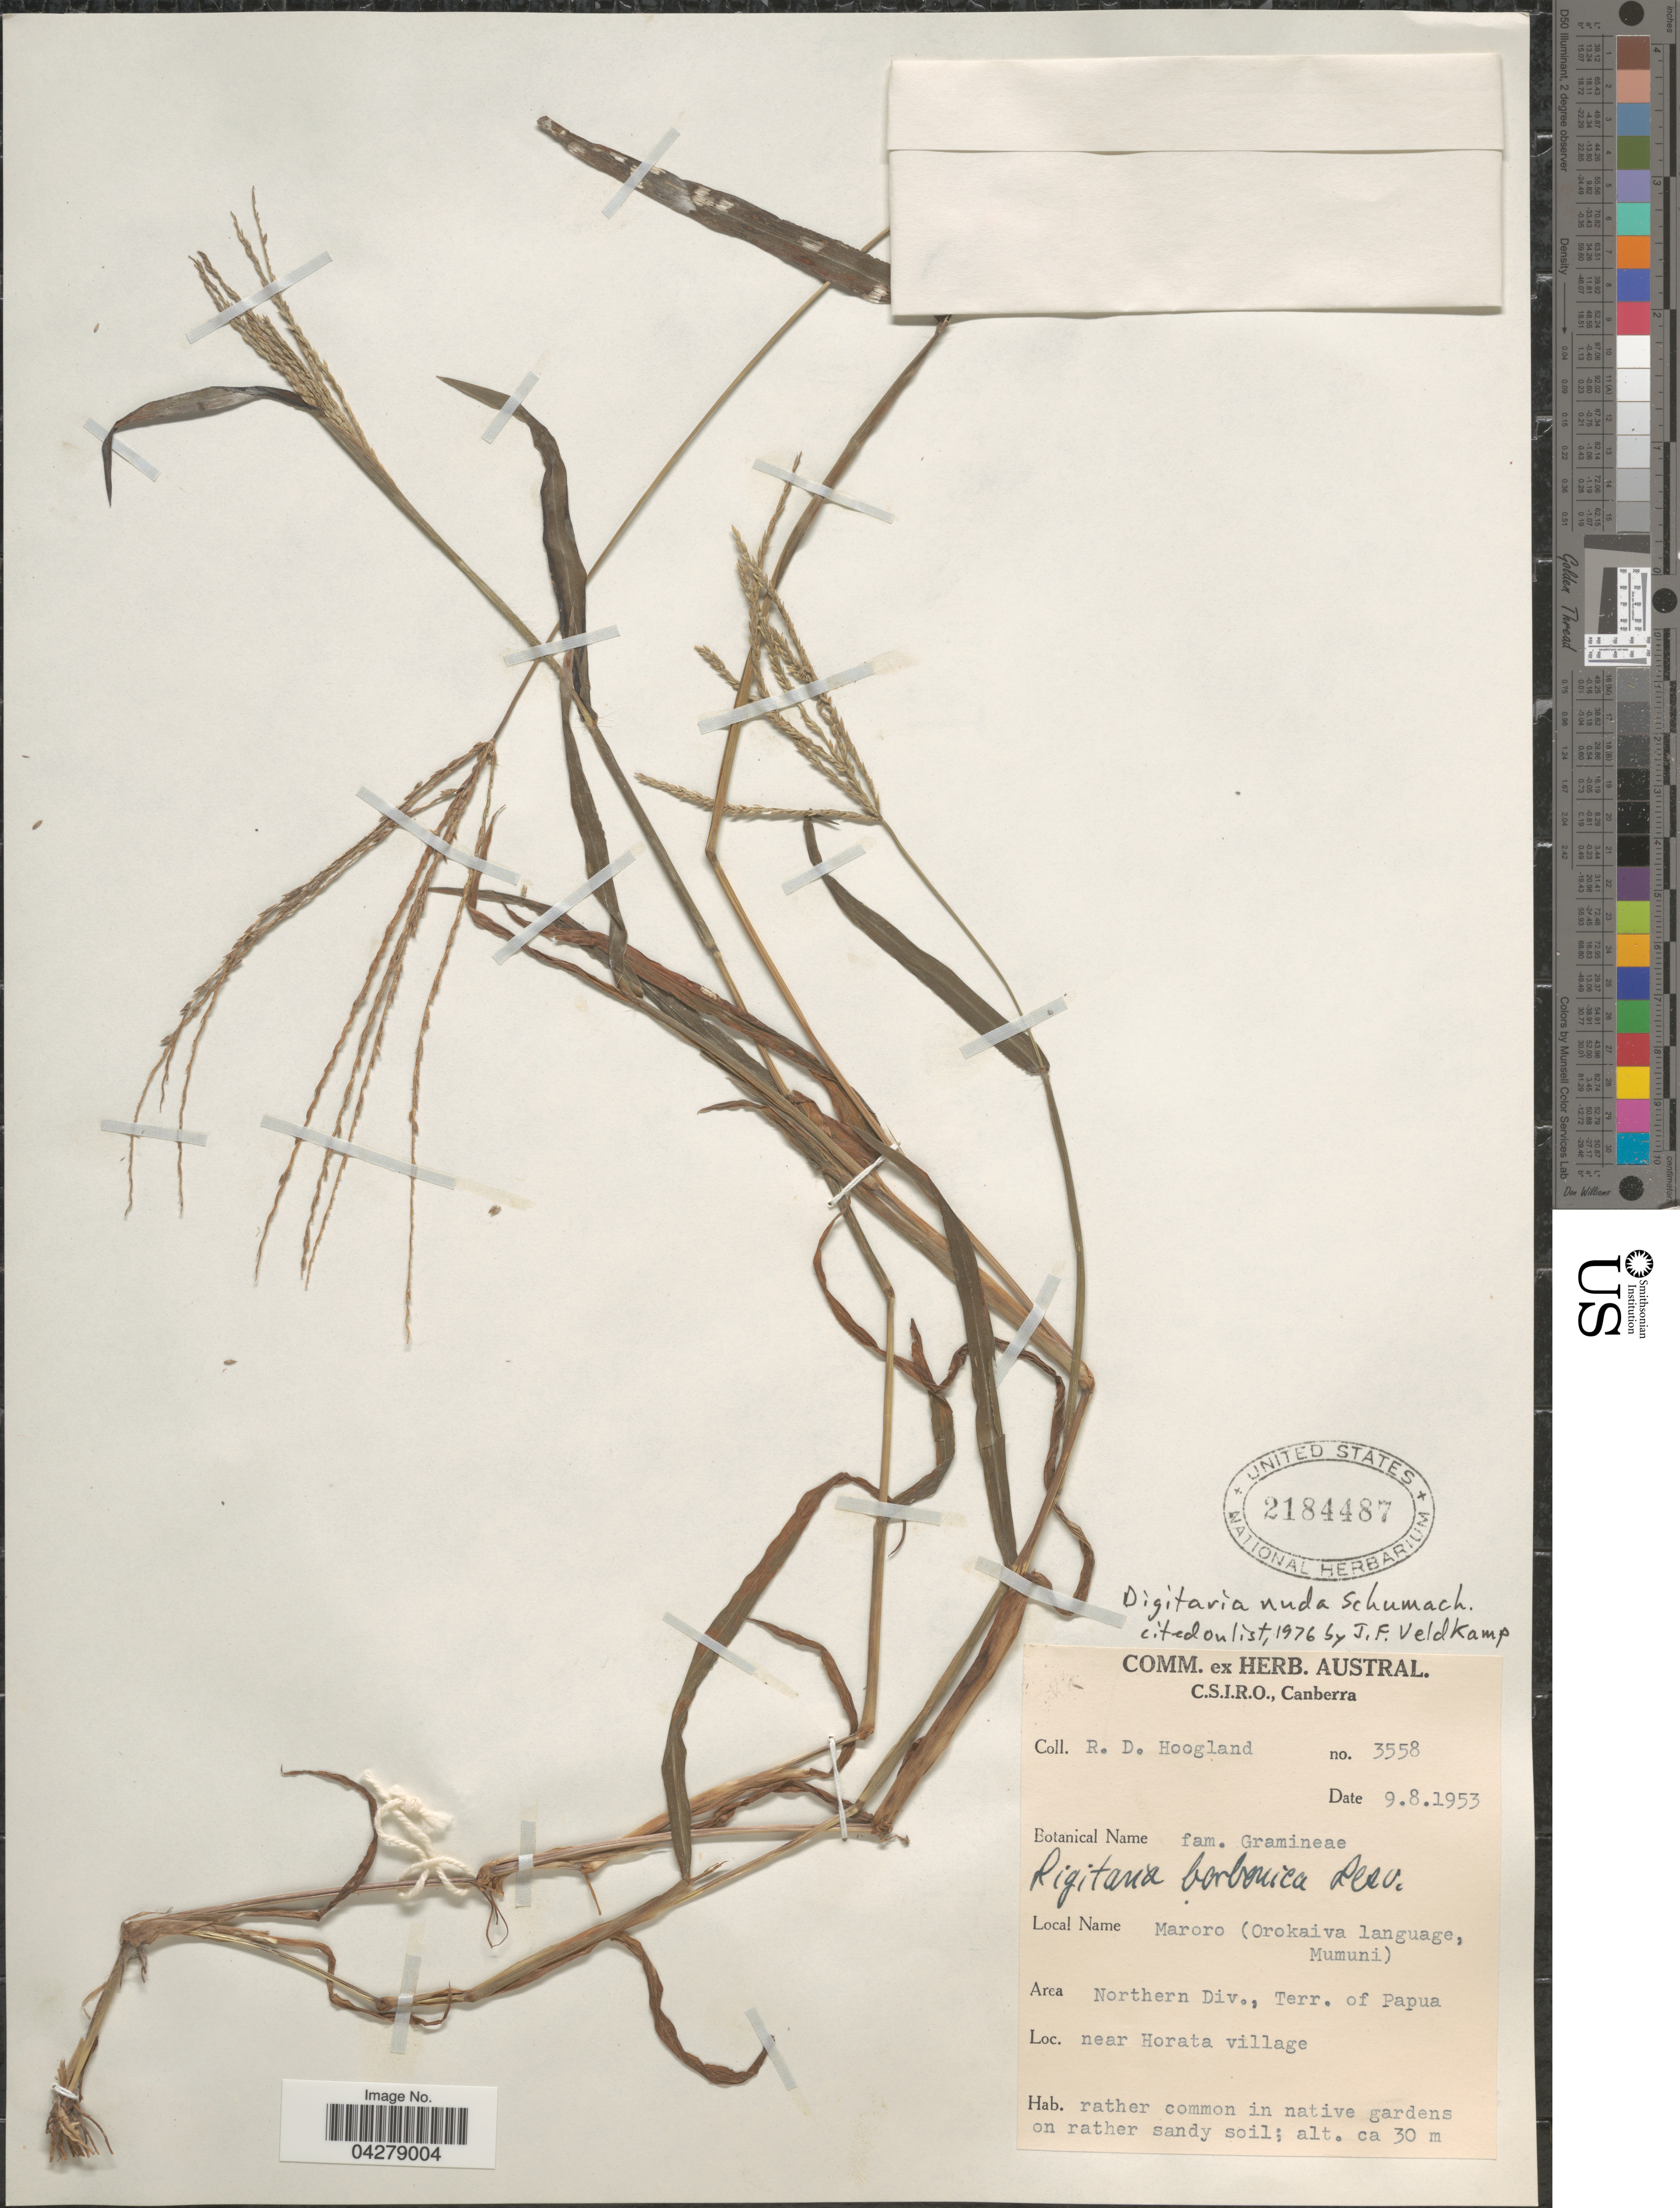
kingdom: Plantae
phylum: Tracheophyta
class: Liliopsida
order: Poales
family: Poaceae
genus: Digitaria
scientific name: Digitaria nuda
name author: Schumach.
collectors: R. D. Hoogland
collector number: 3558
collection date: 1953-08-09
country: Papua New Guinea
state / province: Northern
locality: Maroro (Orokaiva language, Mumuni). Northern Div., Terr. of Papua. near Horata village. Rather common in native gardens on rather sandy soil.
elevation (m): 30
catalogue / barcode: US 2184487